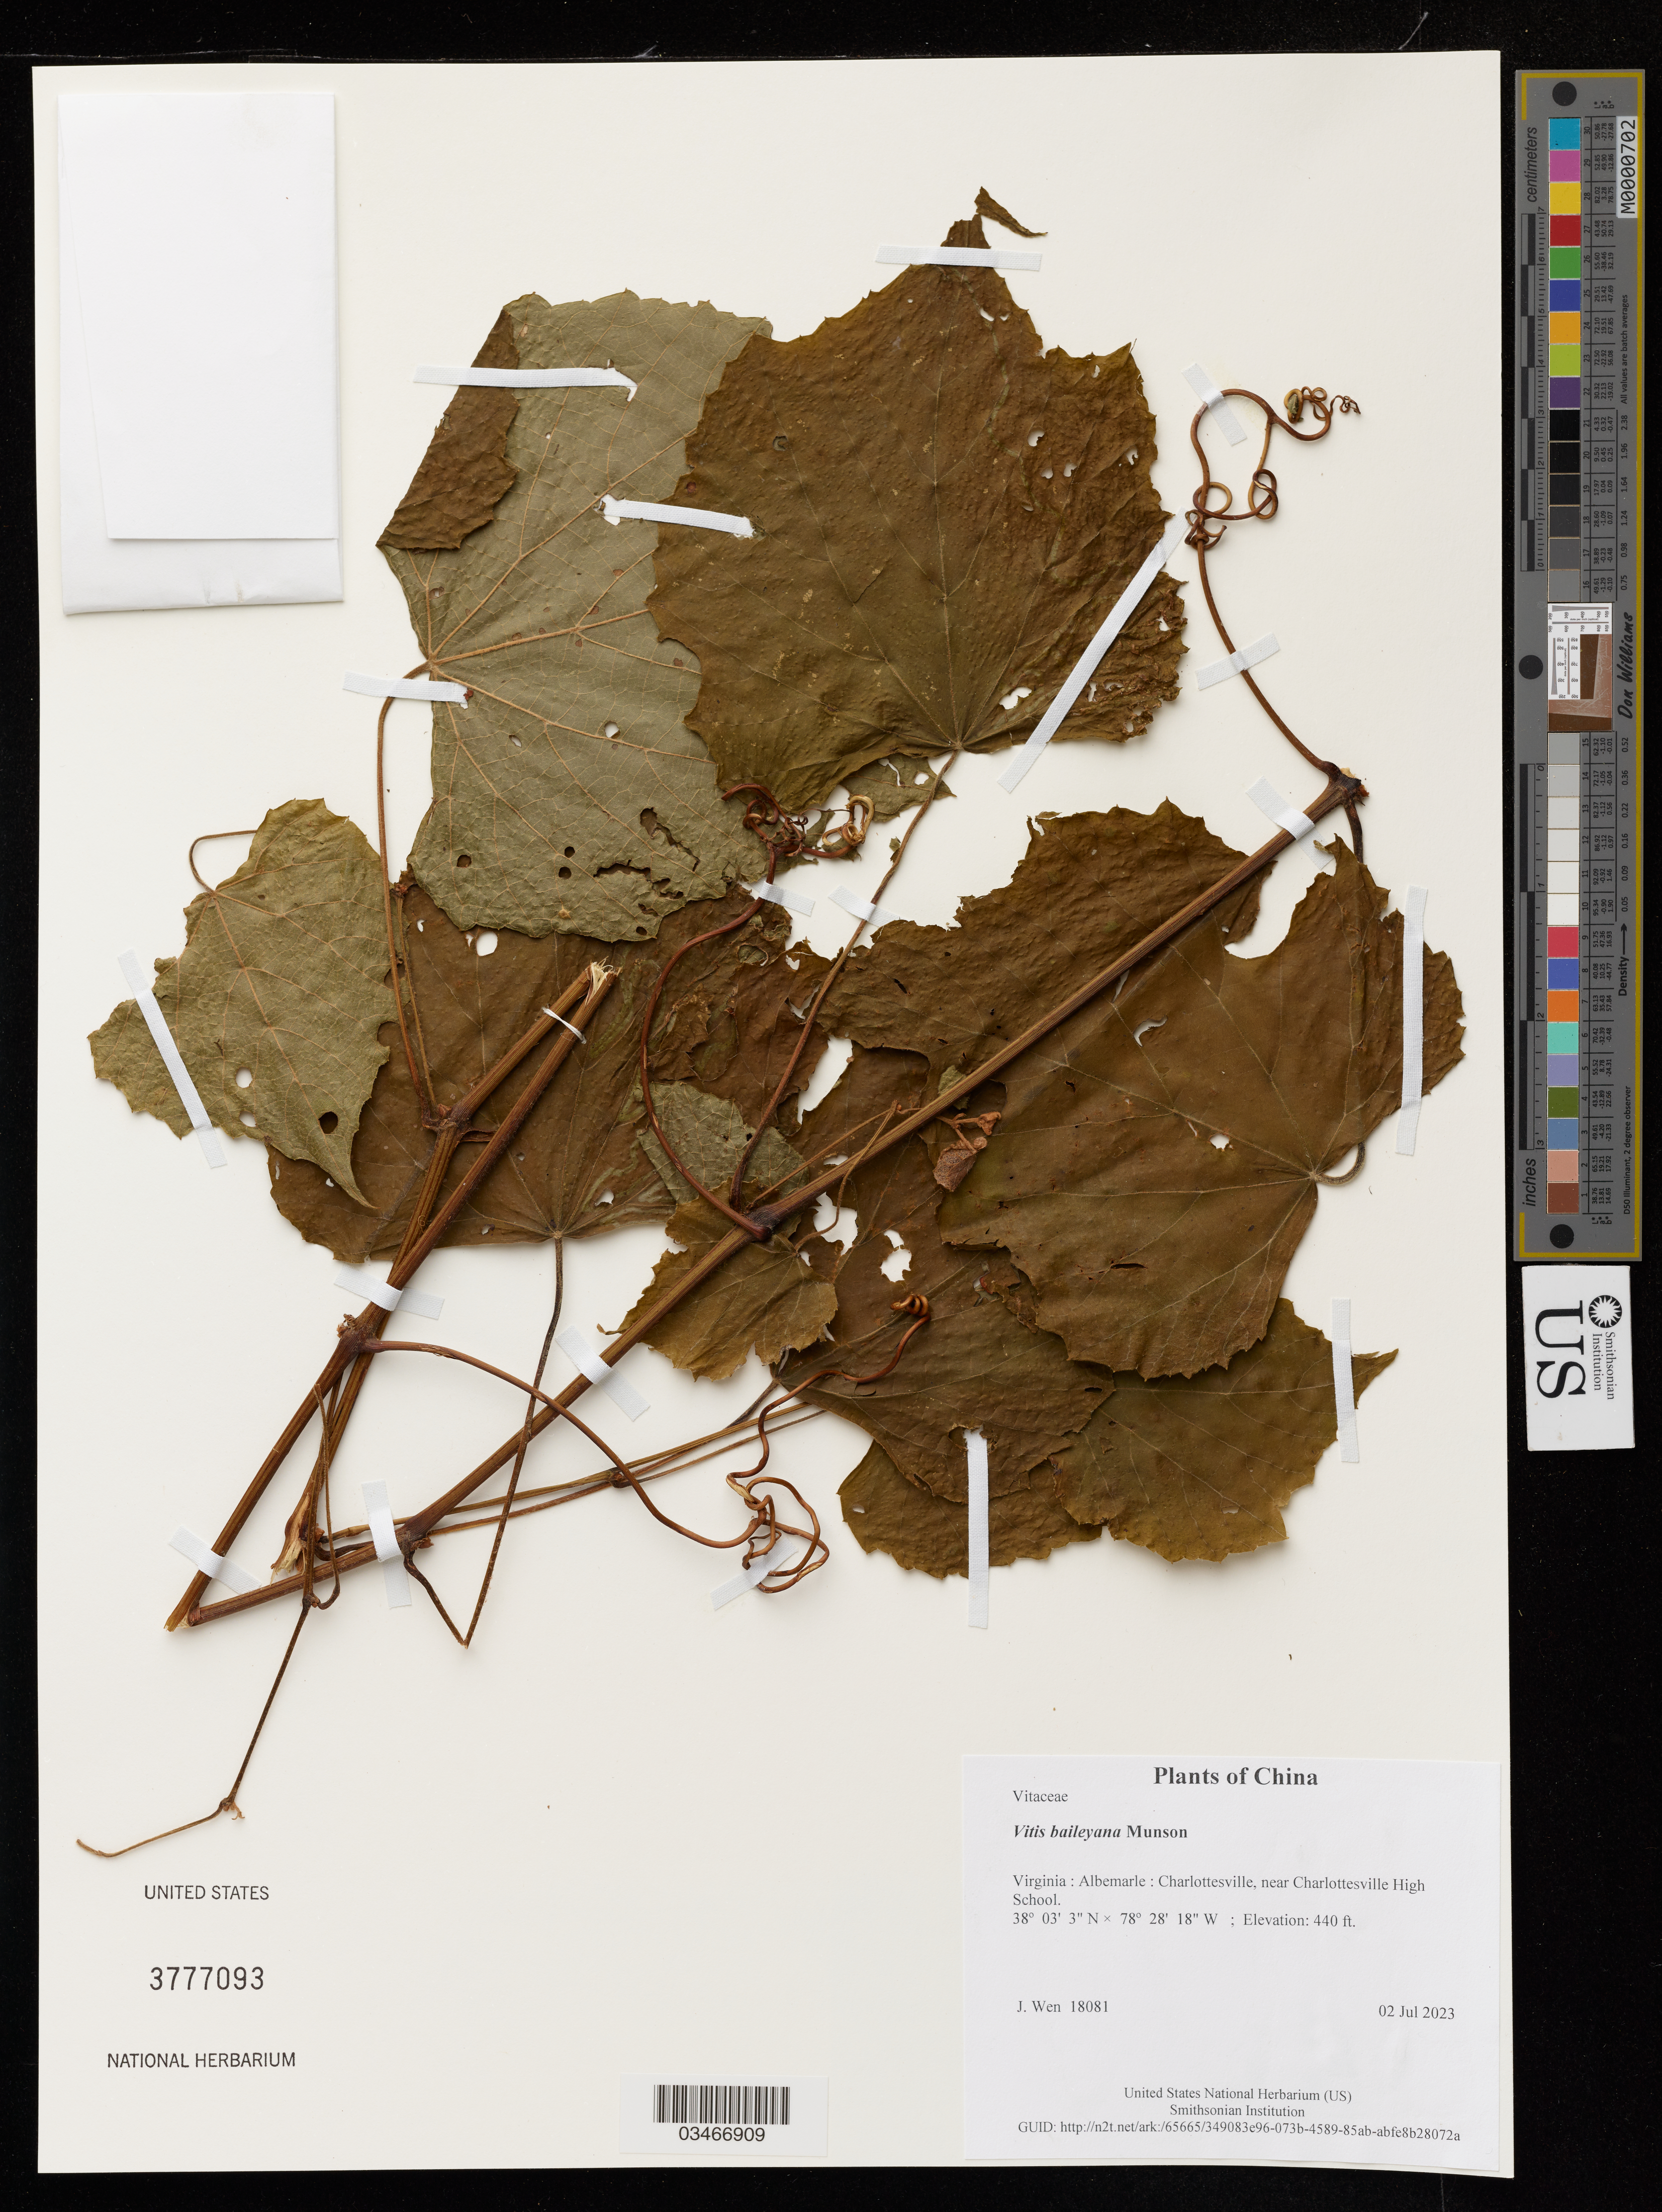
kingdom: Plantae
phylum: Tracheophyta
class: Magnoliopsida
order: Vitales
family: Vitaceae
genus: Vitis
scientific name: Vitis baileyana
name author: Munson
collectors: J. Wen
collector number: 18081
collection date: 2023-07-02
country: United States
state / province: Virginia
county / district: Albemarle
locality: Charlottesville, near Charlottesville High School.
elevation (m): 134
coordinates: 38 03 03 N, 78 28 18 W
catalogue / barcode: US 3777093